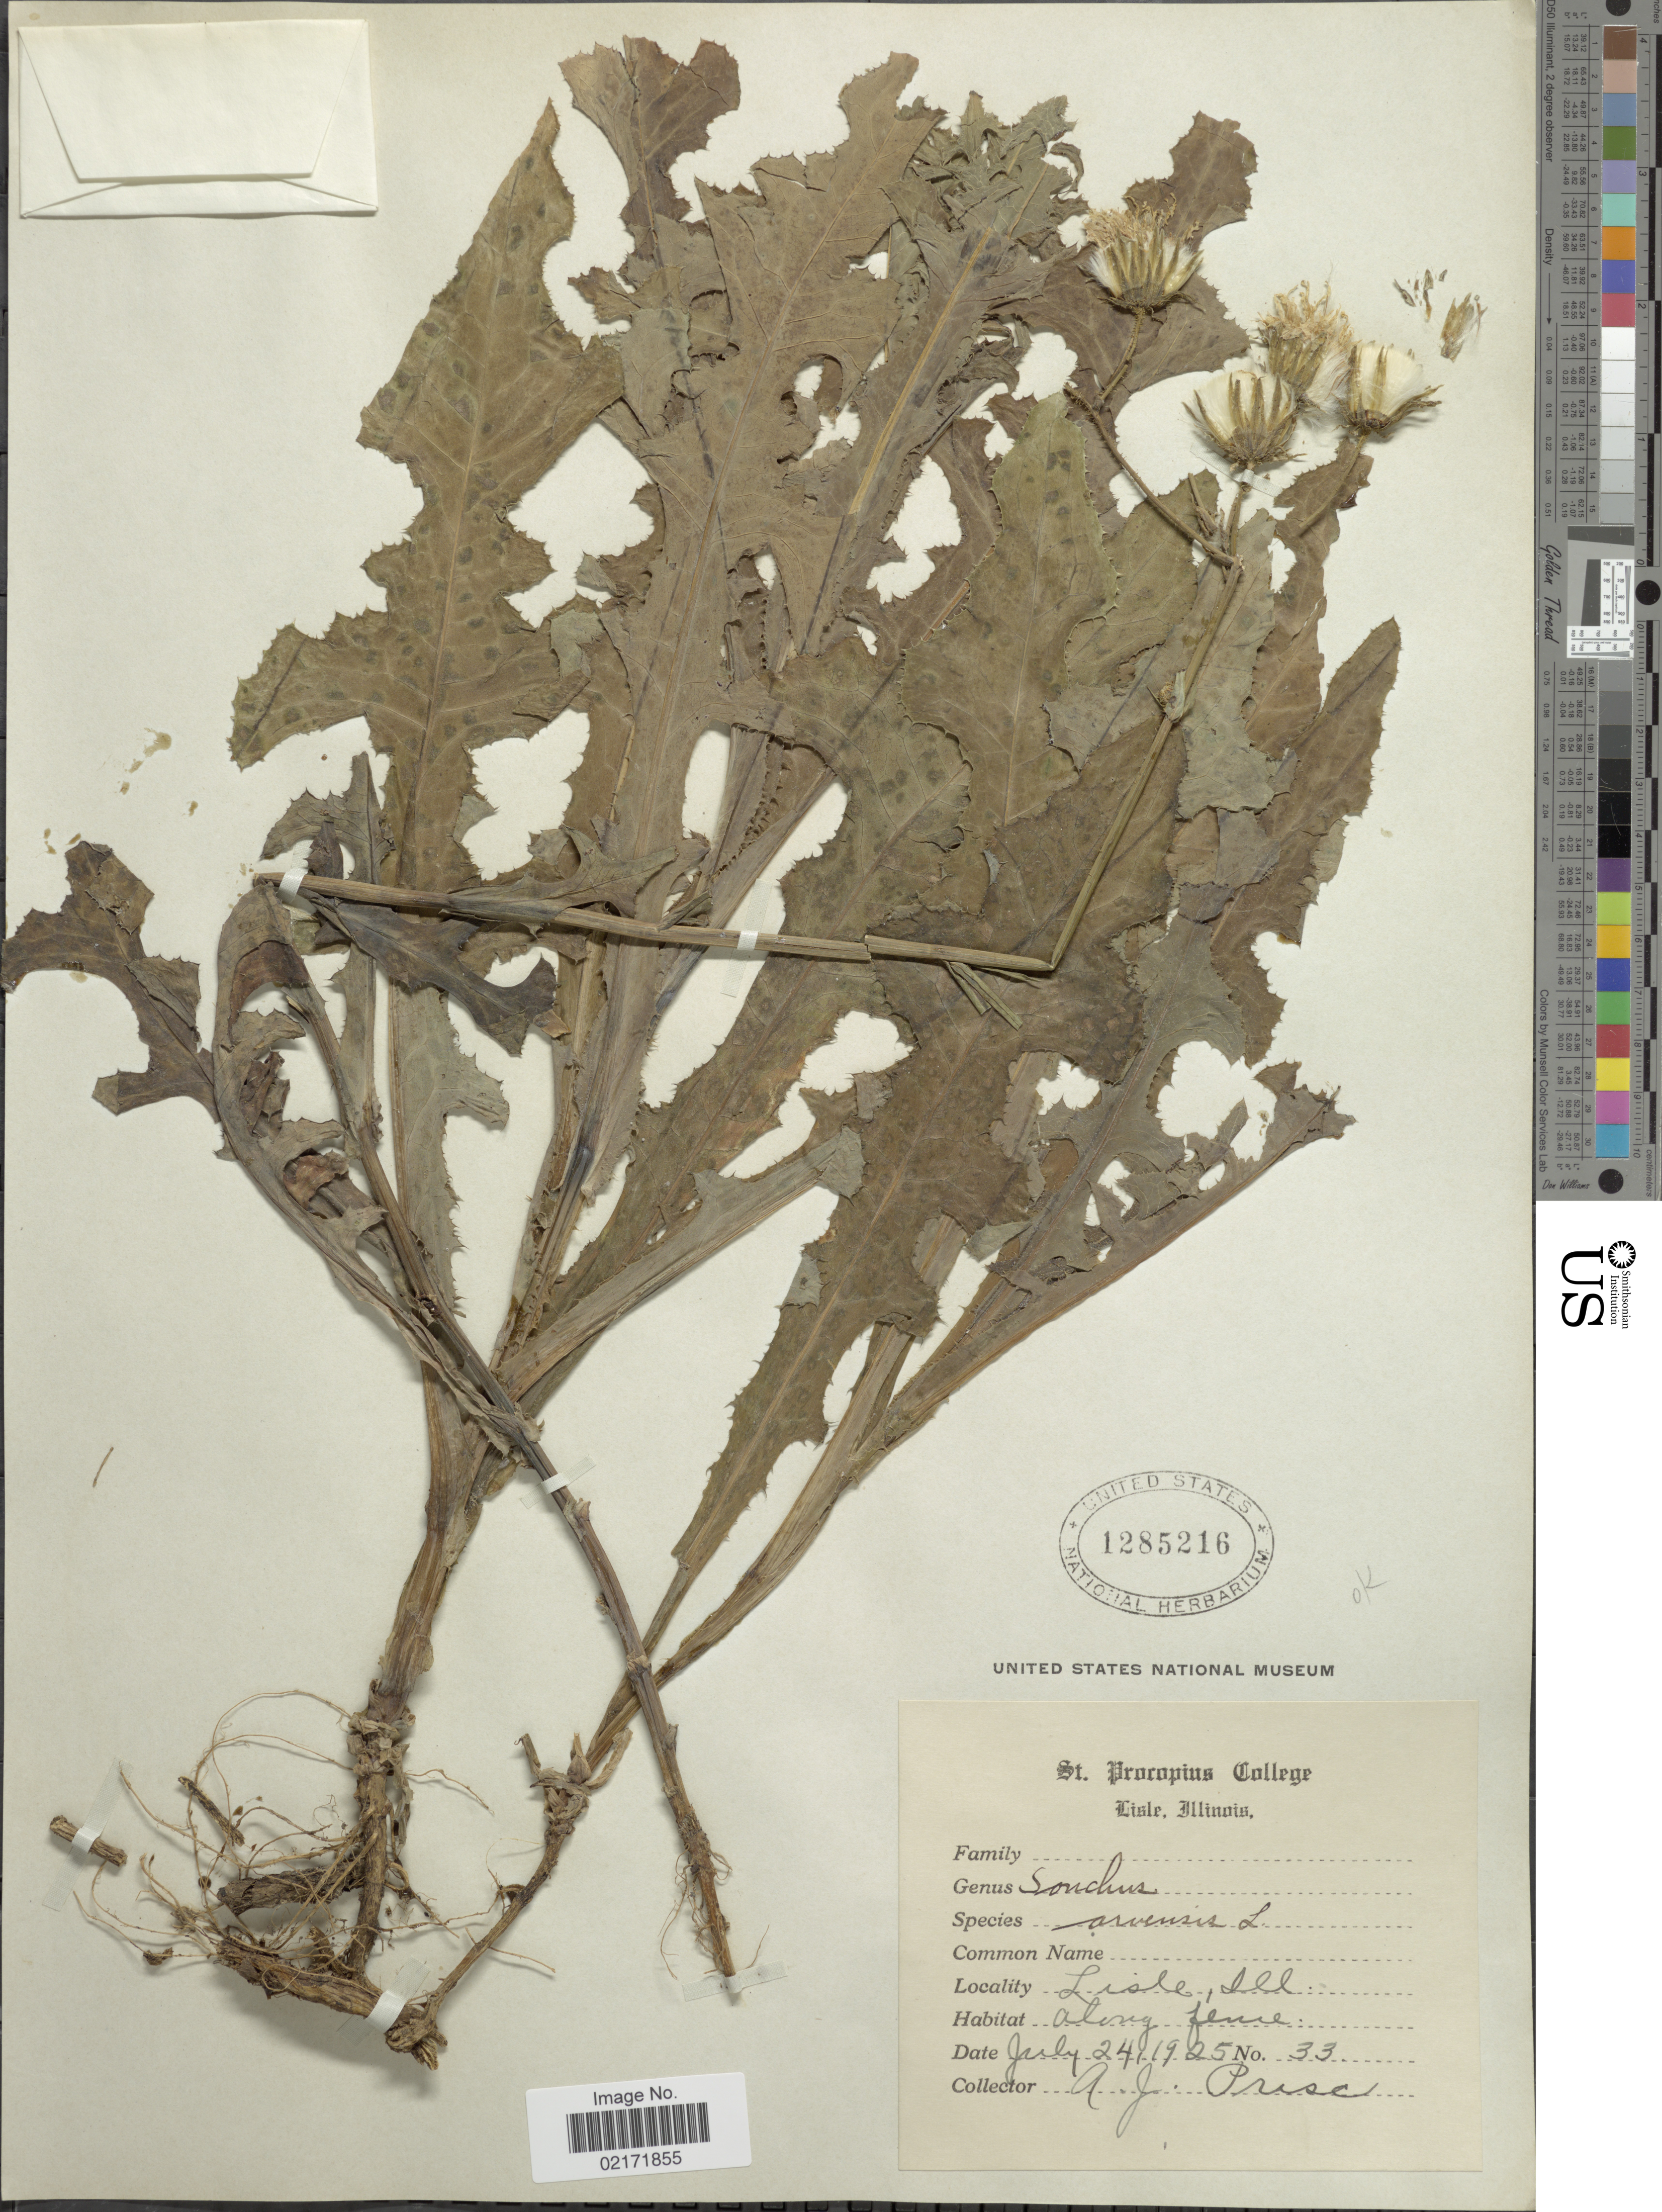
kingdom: Plantae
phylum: Tracheophyta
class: Magnoliopsida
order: Asterales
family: Asteraceae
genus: Sonchus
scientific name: Sonchus arvensis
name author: L.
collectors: A. J. Prisc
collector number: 33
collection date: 1925-07-24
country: United States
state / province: Illinois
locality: Lisle, along fence.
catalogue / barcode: US 1285216